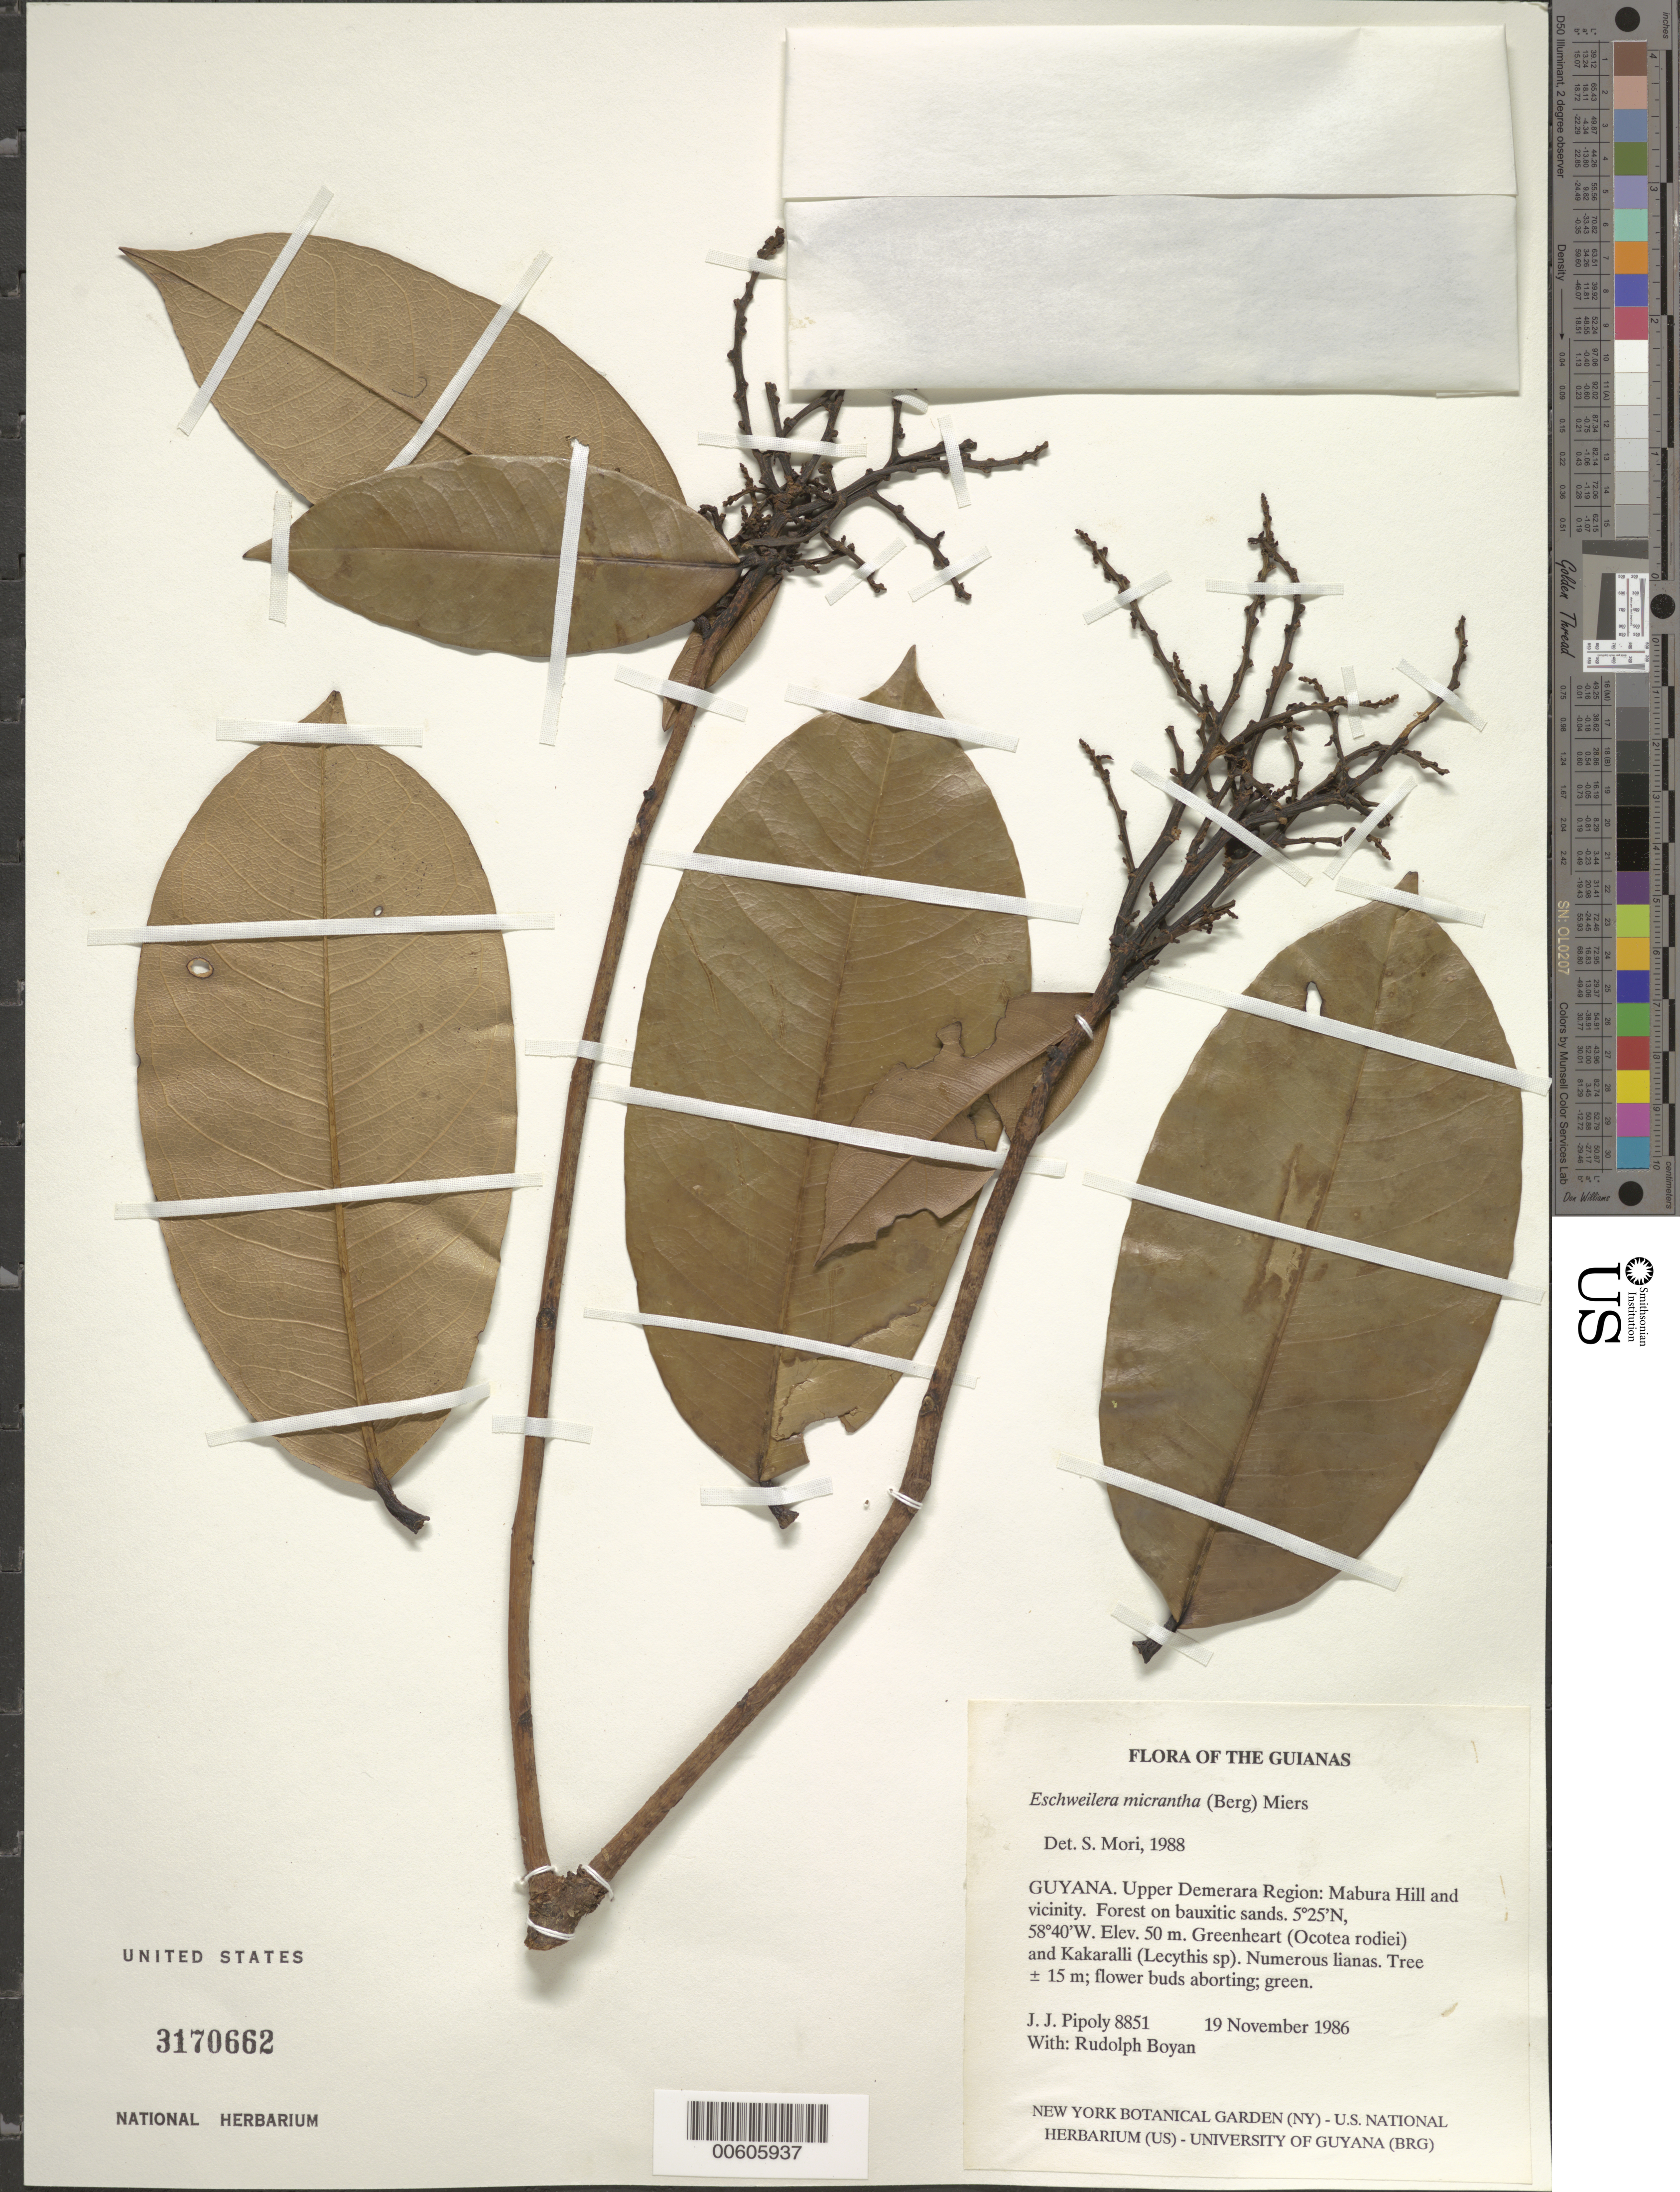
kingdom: Plantae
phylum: Tracheophyta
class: Magnoliopsida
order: Ericales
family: Lecythidaceae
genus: Eschweilera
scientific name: Eschweilera micrantha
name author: (O. Berg) Miers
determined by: Mori, Scott A.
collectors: J. J. Pipoly & R. Boyan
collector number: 8851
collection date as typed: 19 November 1986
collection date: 1986-11-19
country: Guyana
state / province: U. Demerara-Berbice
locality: Mabura Hill and vicinity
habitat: Forest on bauxitic sands. Greenheart (Ocotea rodiaei) and Kakaralli (Lecythis sp). Numerous lianas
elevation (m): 50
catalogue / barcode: US 3170662